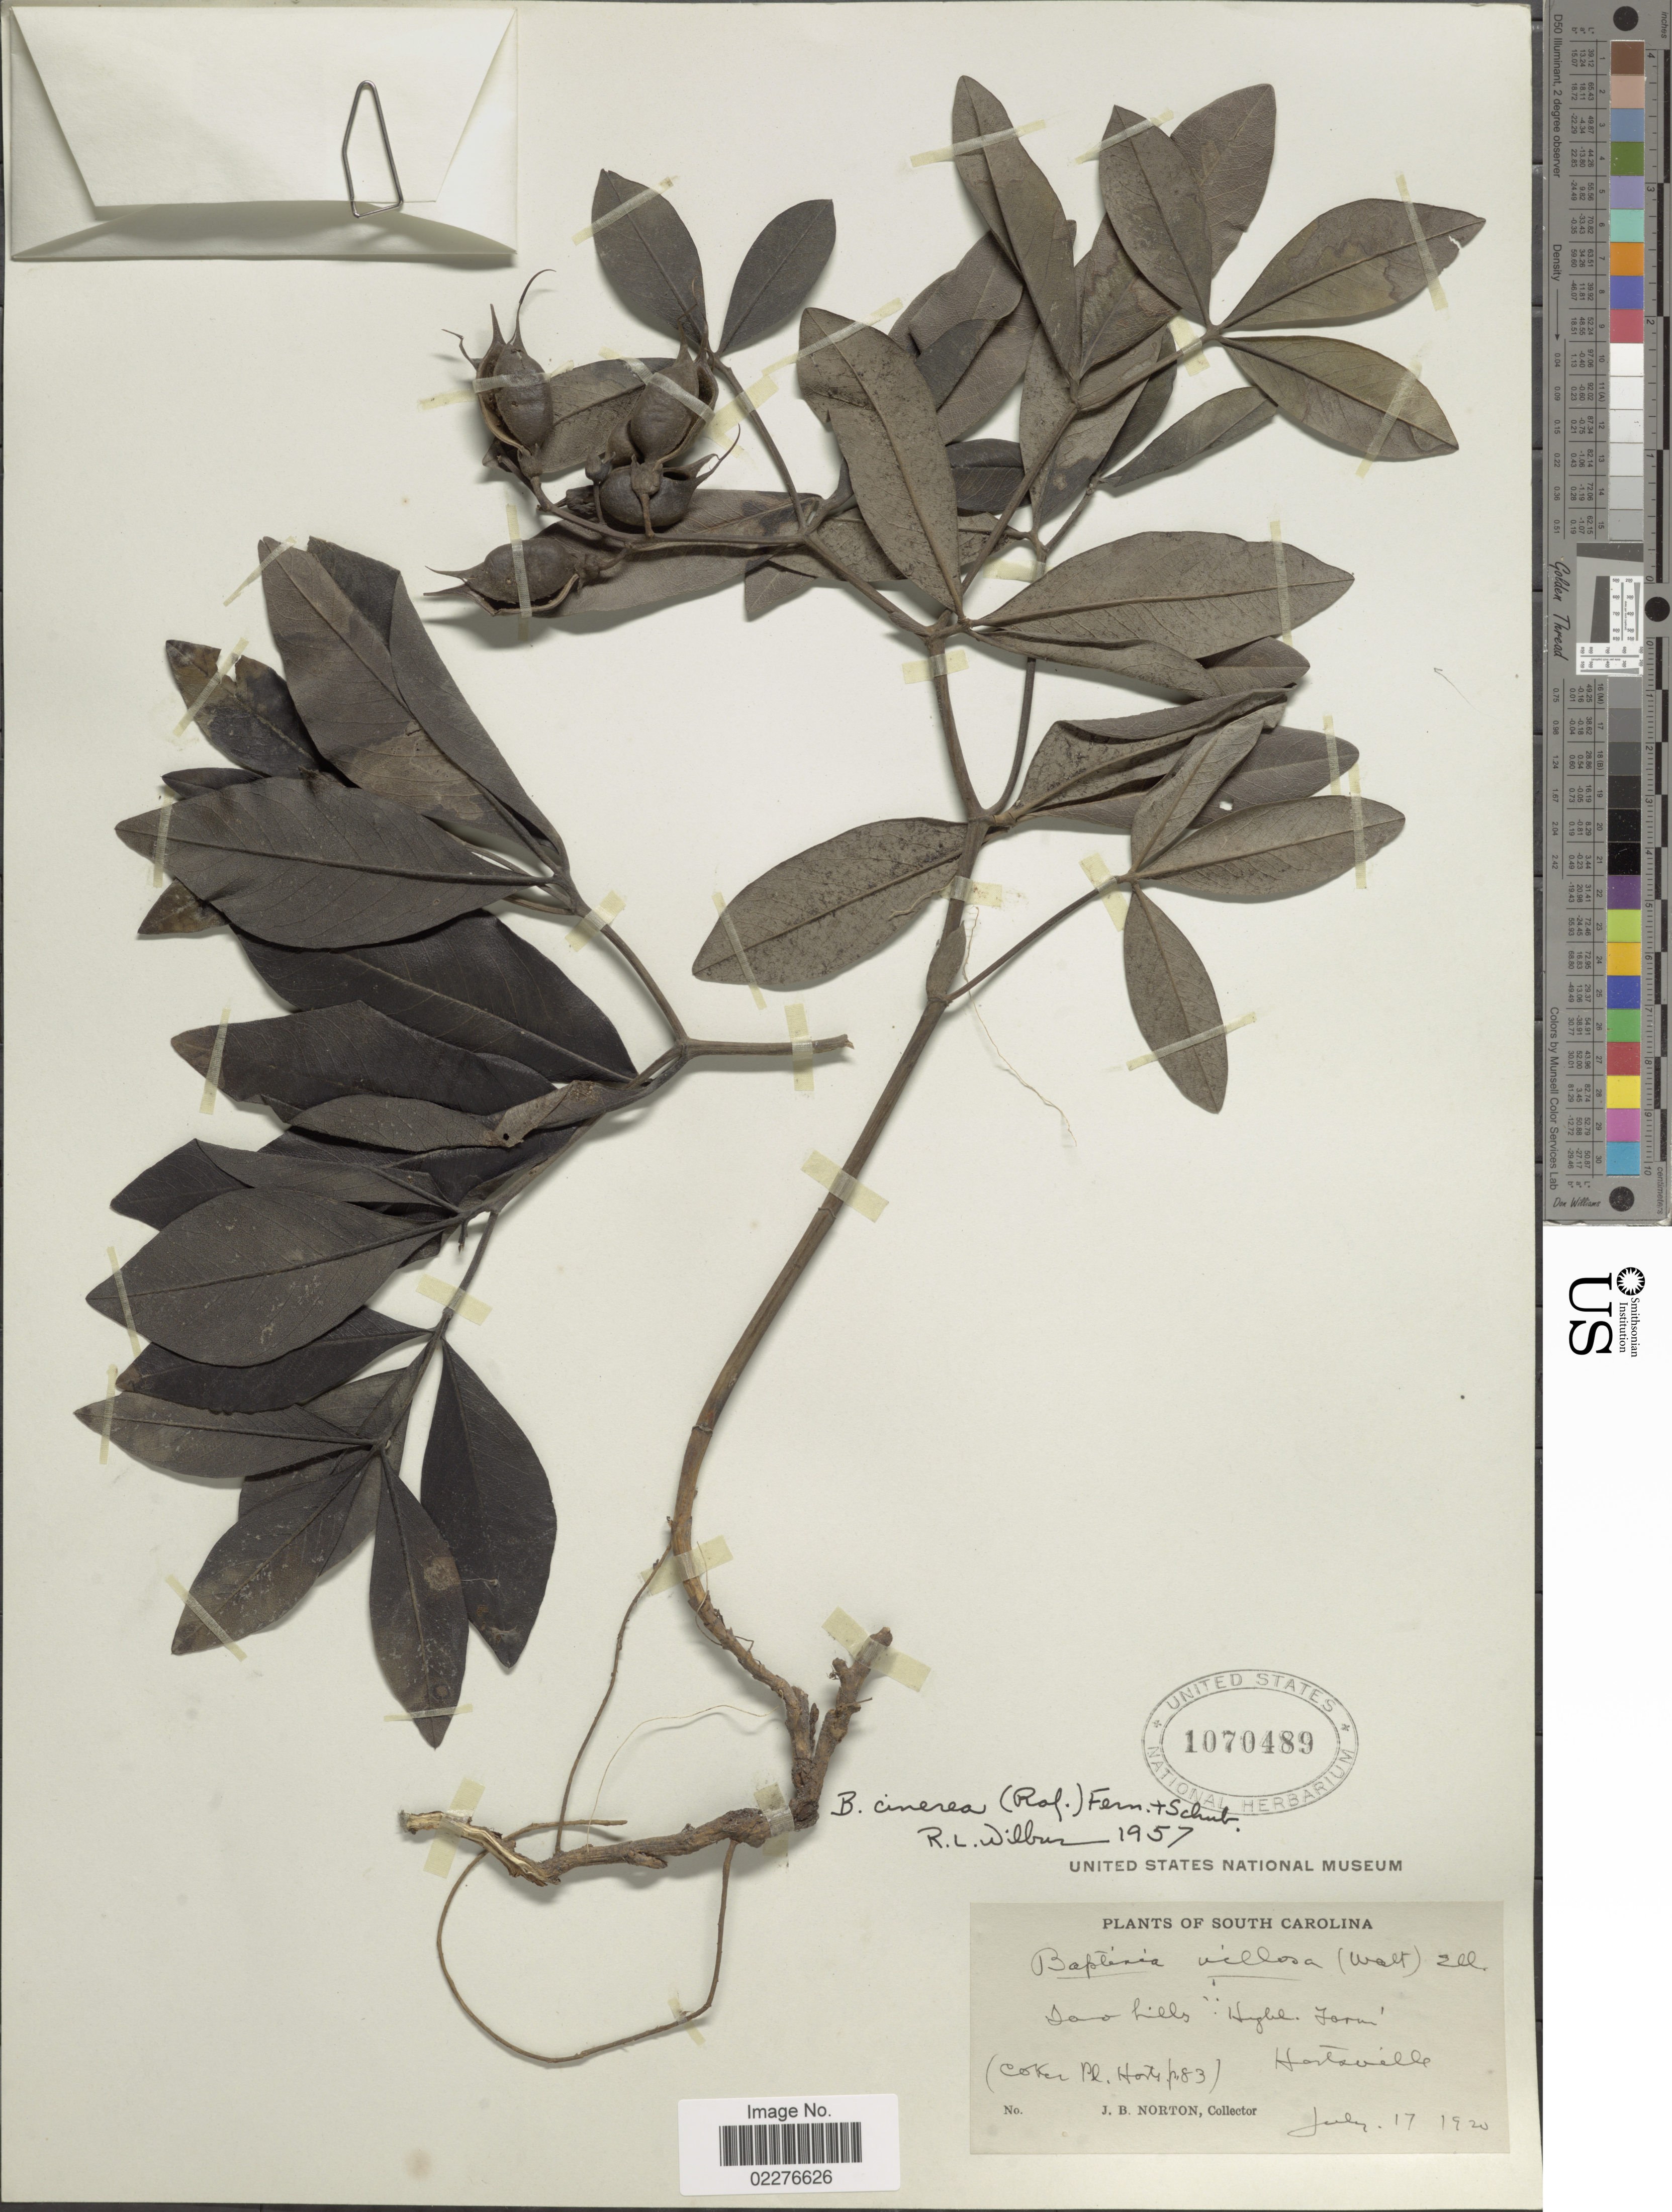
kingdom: Plantae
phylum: Tracheophyta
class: Magnoliopsida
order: Fabales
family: Fabaceae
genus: Baptisia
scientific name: Baptisia cinerea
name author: (Raf.) Fernald & B.G. Schub.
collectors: J. B. Norton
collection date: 1920-06-17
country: United States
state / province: South Carolina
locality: Sand hills: Highl. Farm, Hartsville.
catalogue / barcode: US 1070489